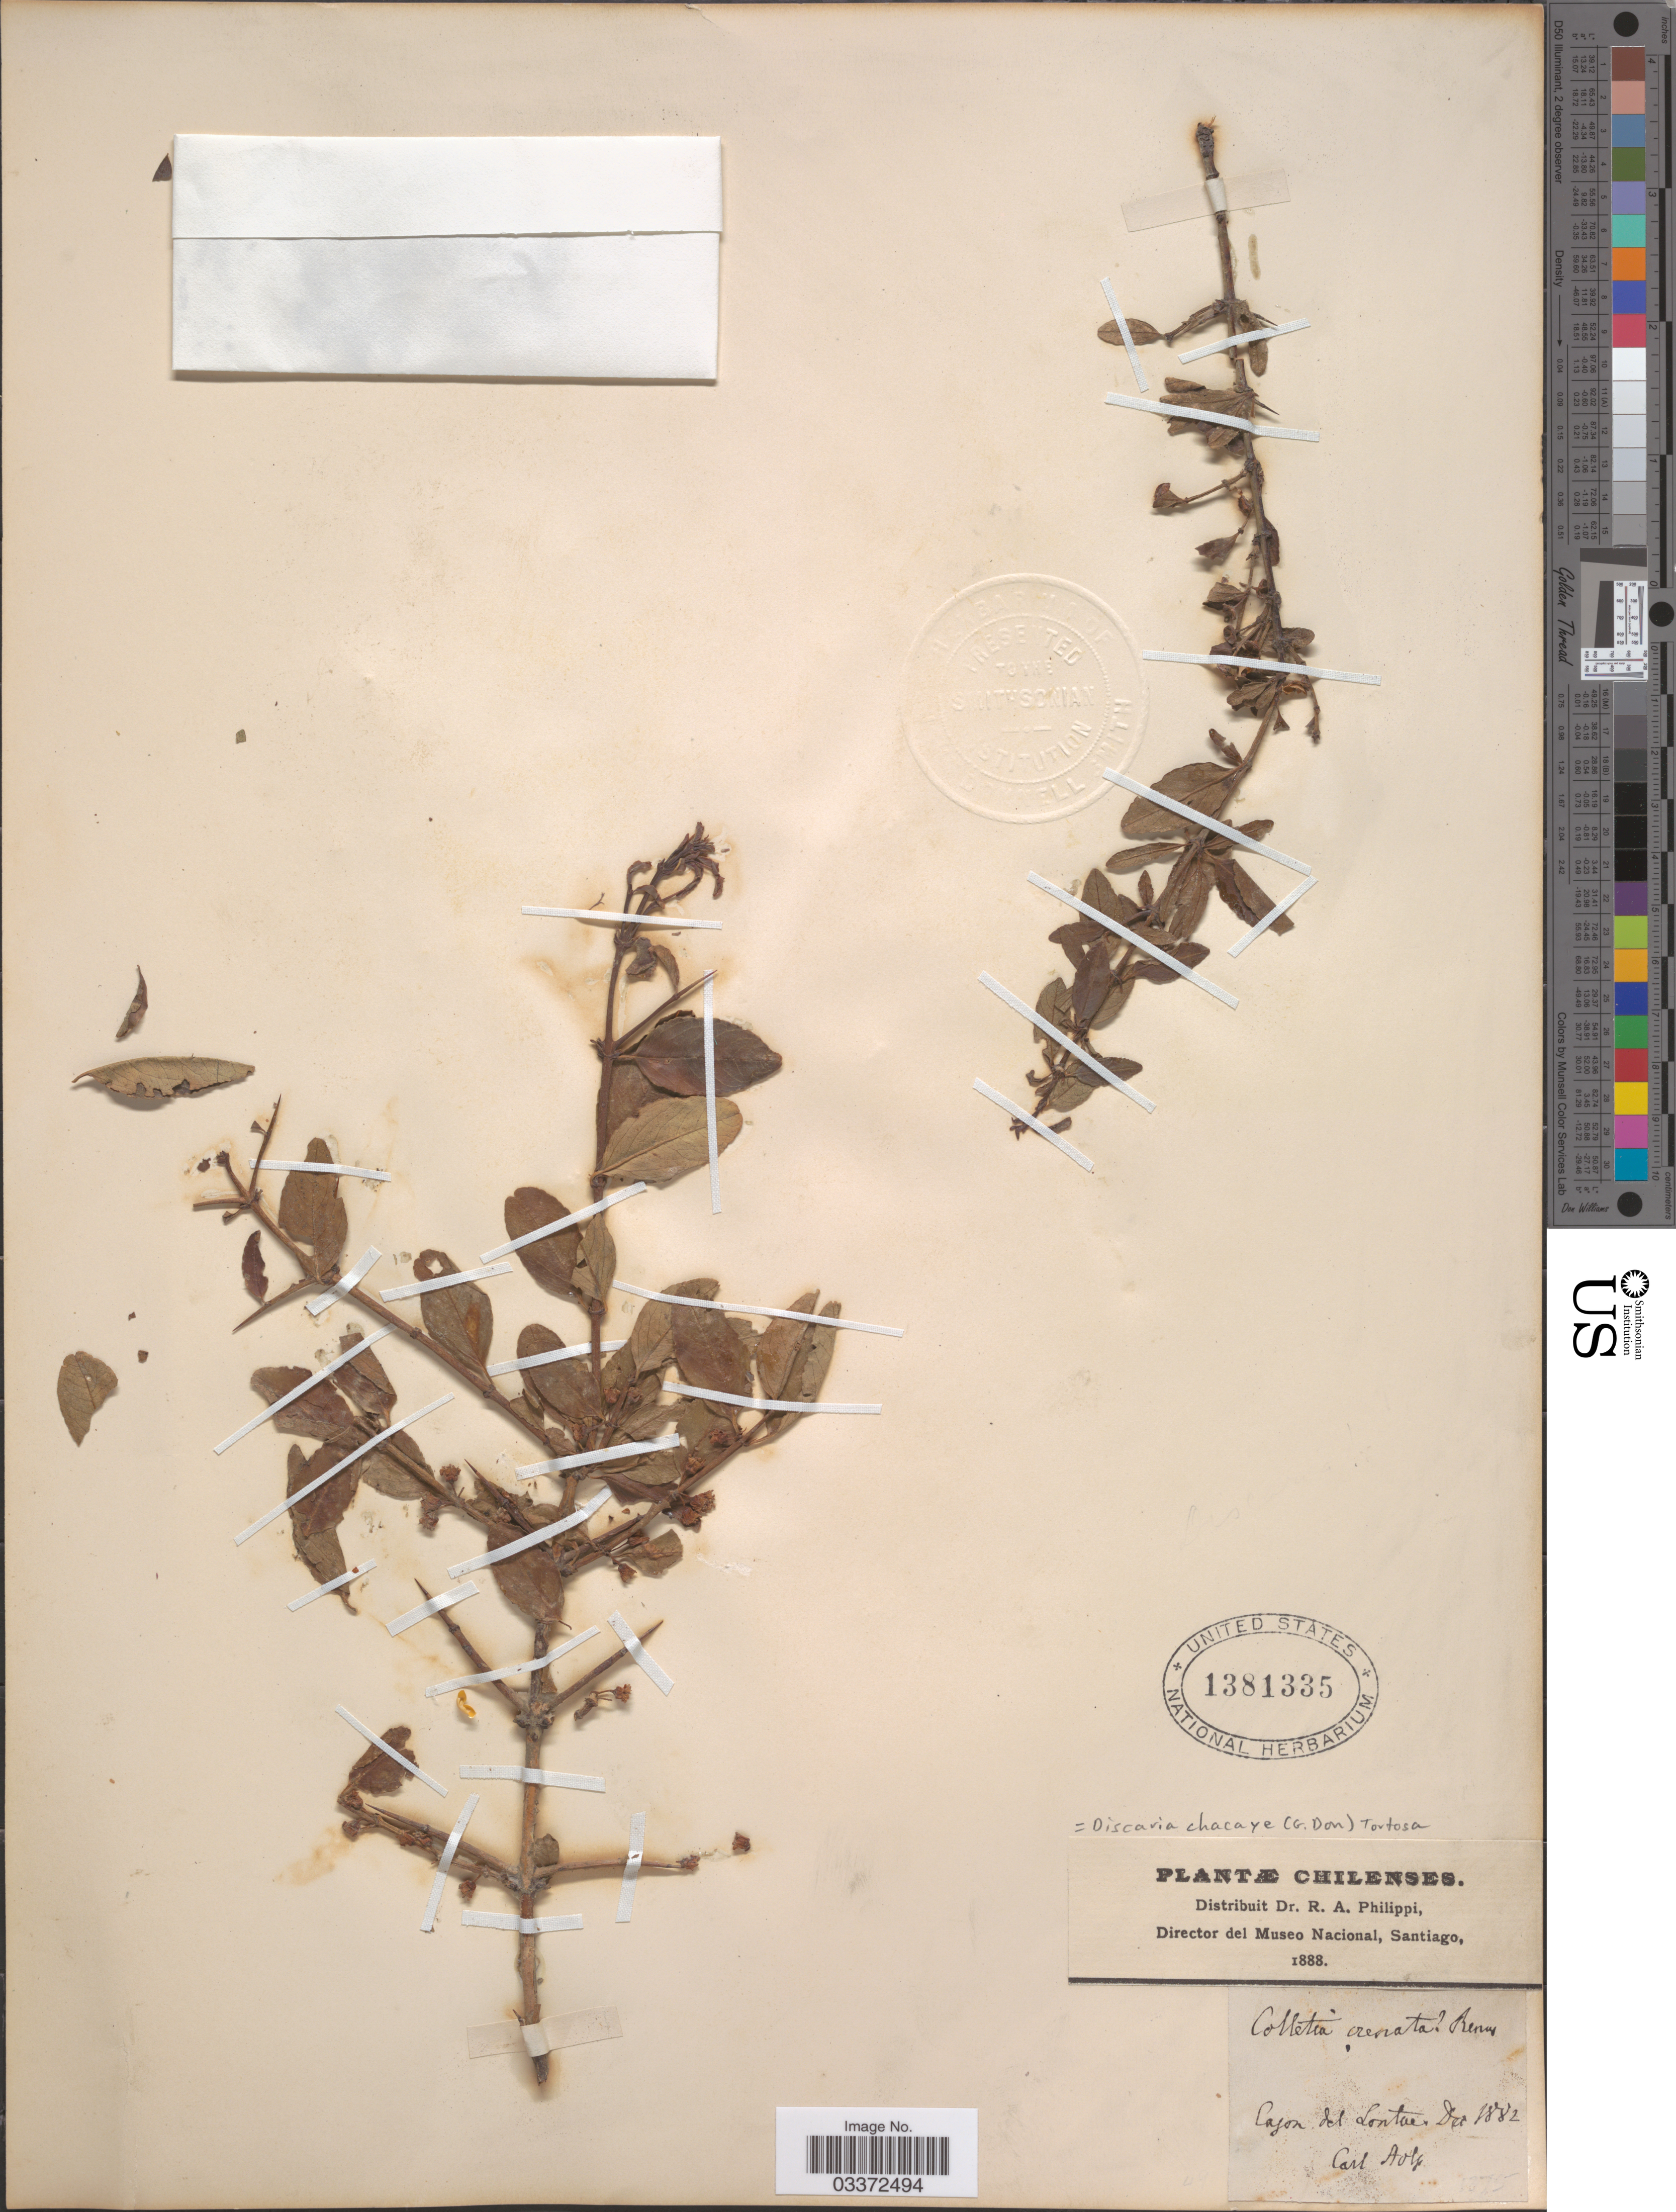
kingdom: Plantae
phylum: Tracheophyta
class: Magnoliopsida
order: Rosales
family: Rhamnaceae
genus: Discaria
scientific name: Discaria chacaye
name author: (G. Don) Tortosa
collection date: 1882-12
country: Chile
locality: Cajon del Lontue.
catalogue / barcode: US 1381335